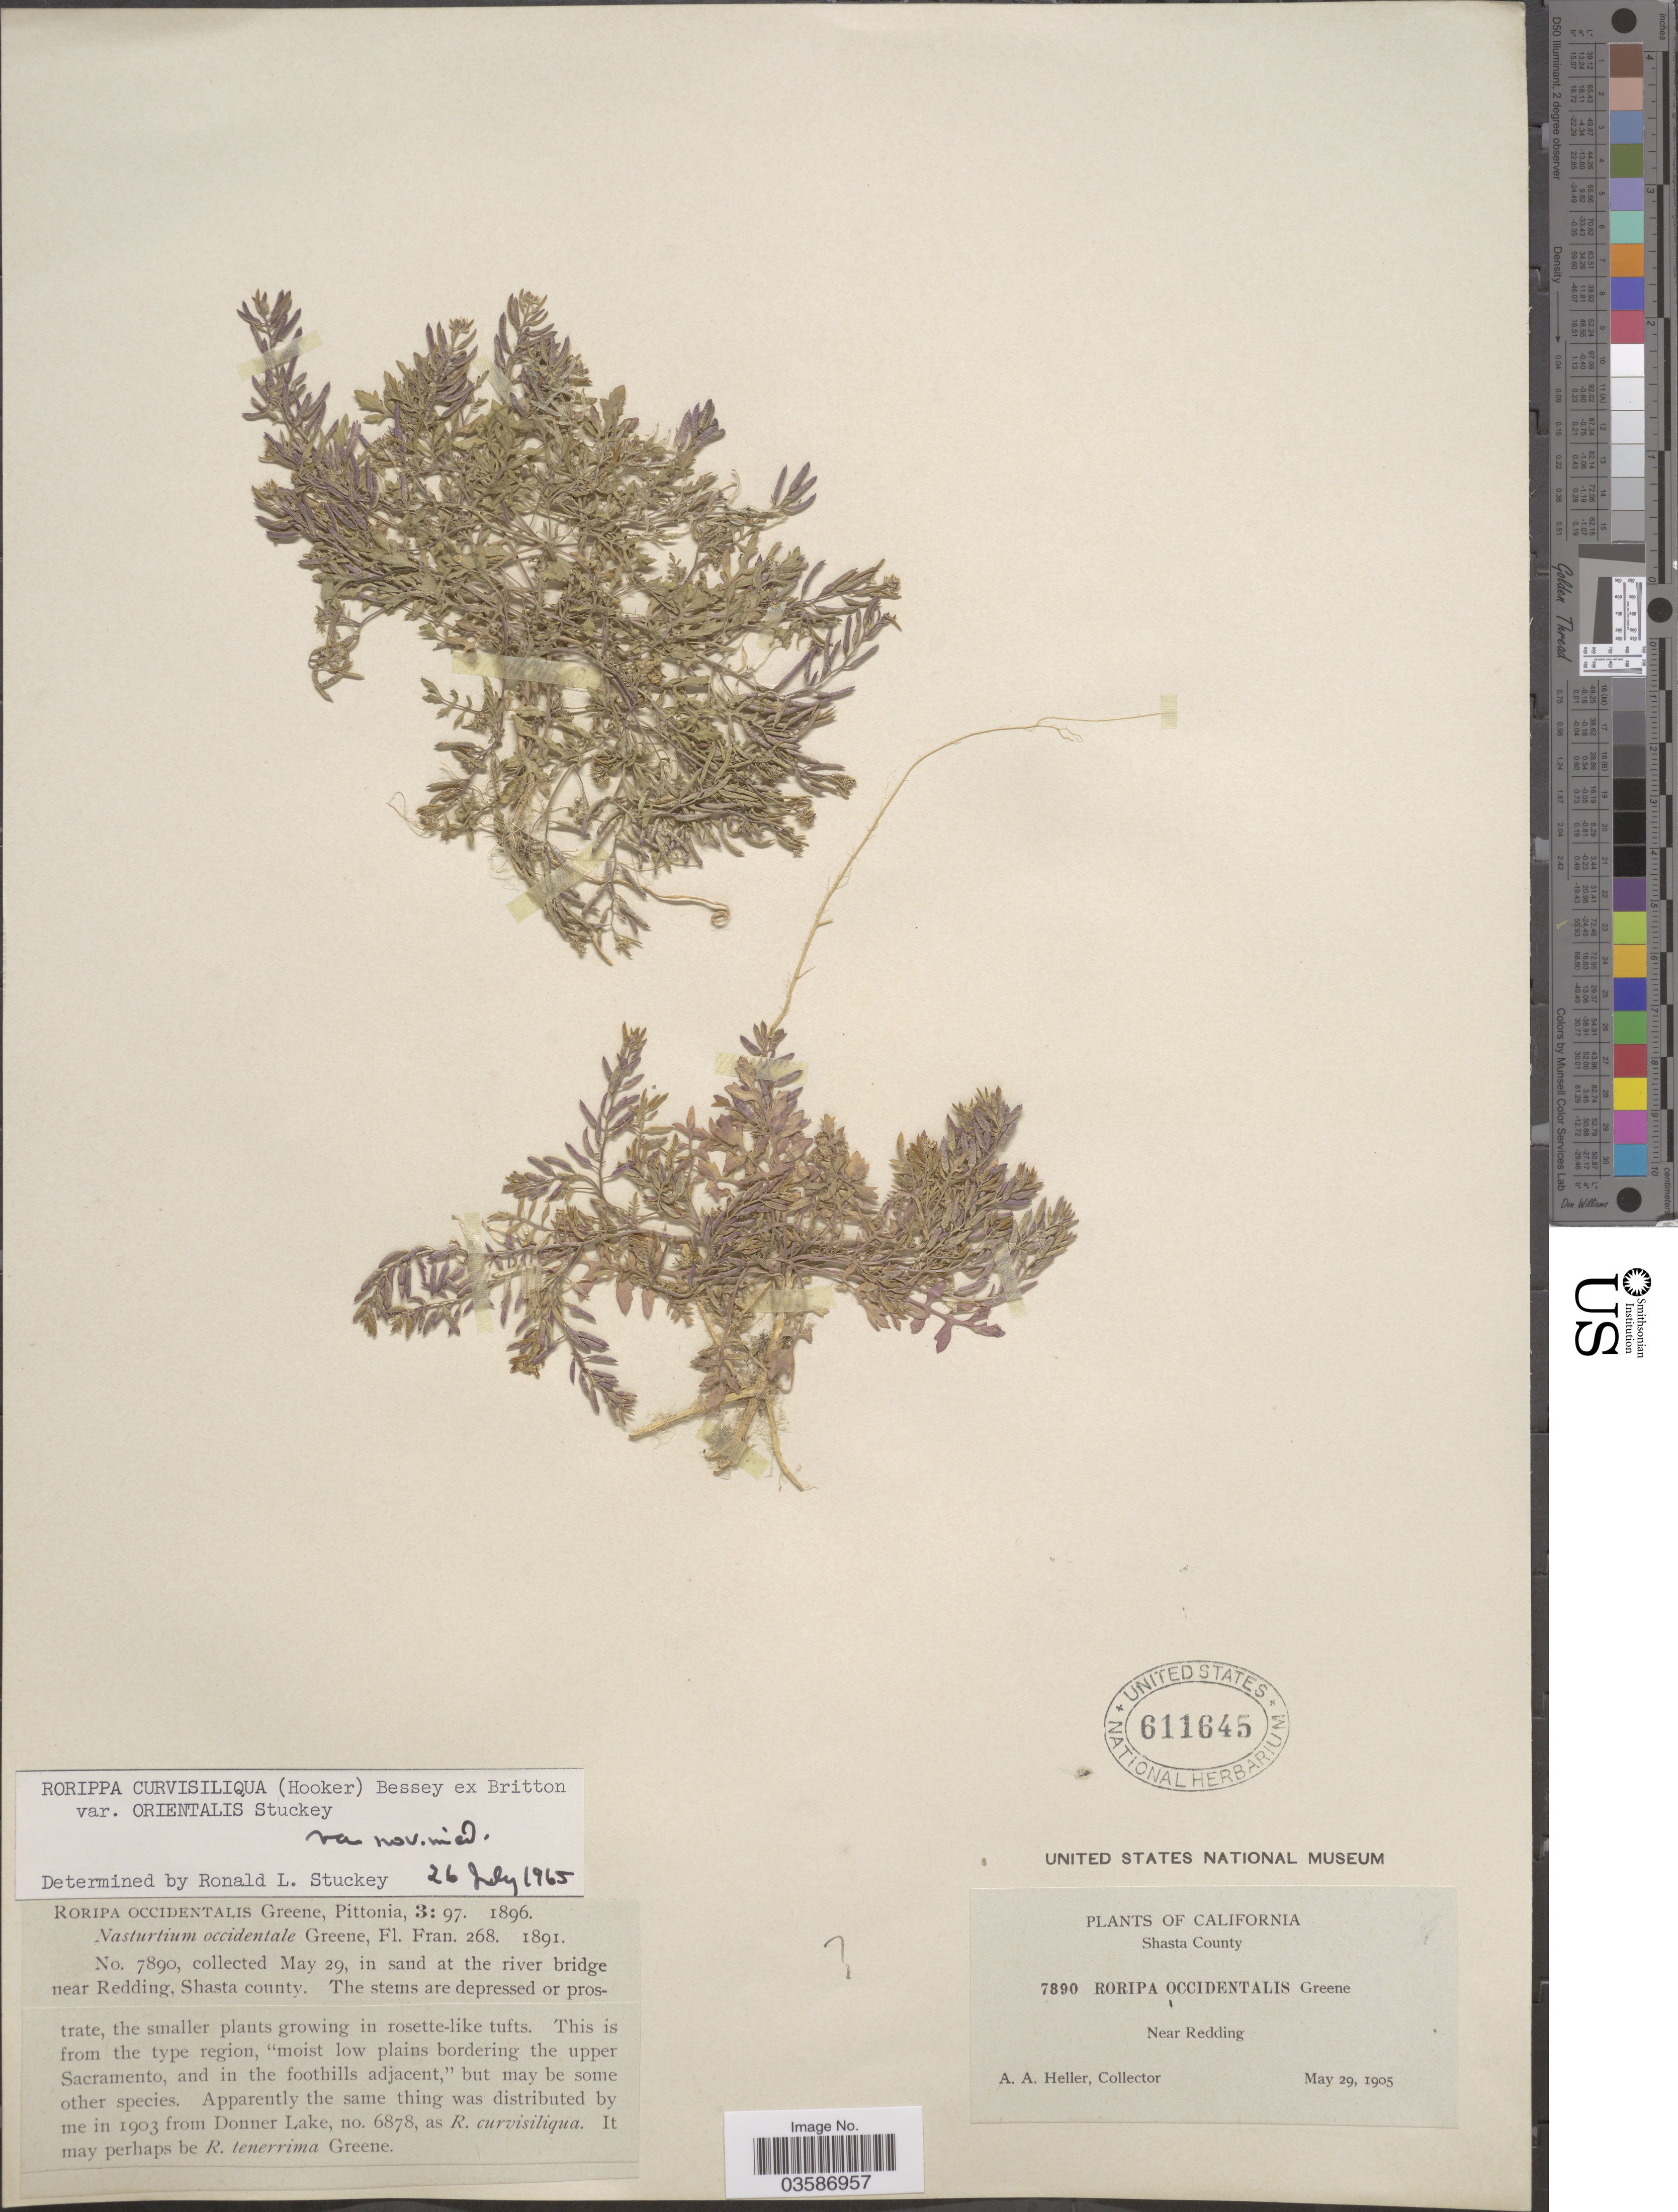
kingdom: Plantae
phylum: Tracheophyta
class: Magnoliopsida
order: Brassicales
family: Brassicaceae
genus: Rorippa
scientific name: Rorippa curvisiliqua var. orientalis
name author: Stuckey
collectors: A. A. Heller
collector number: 7890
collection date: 1905-05-29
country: United States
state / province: California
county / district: Shasta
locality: Shasta County. At the river bridge near Redding.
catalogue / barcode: US 611645